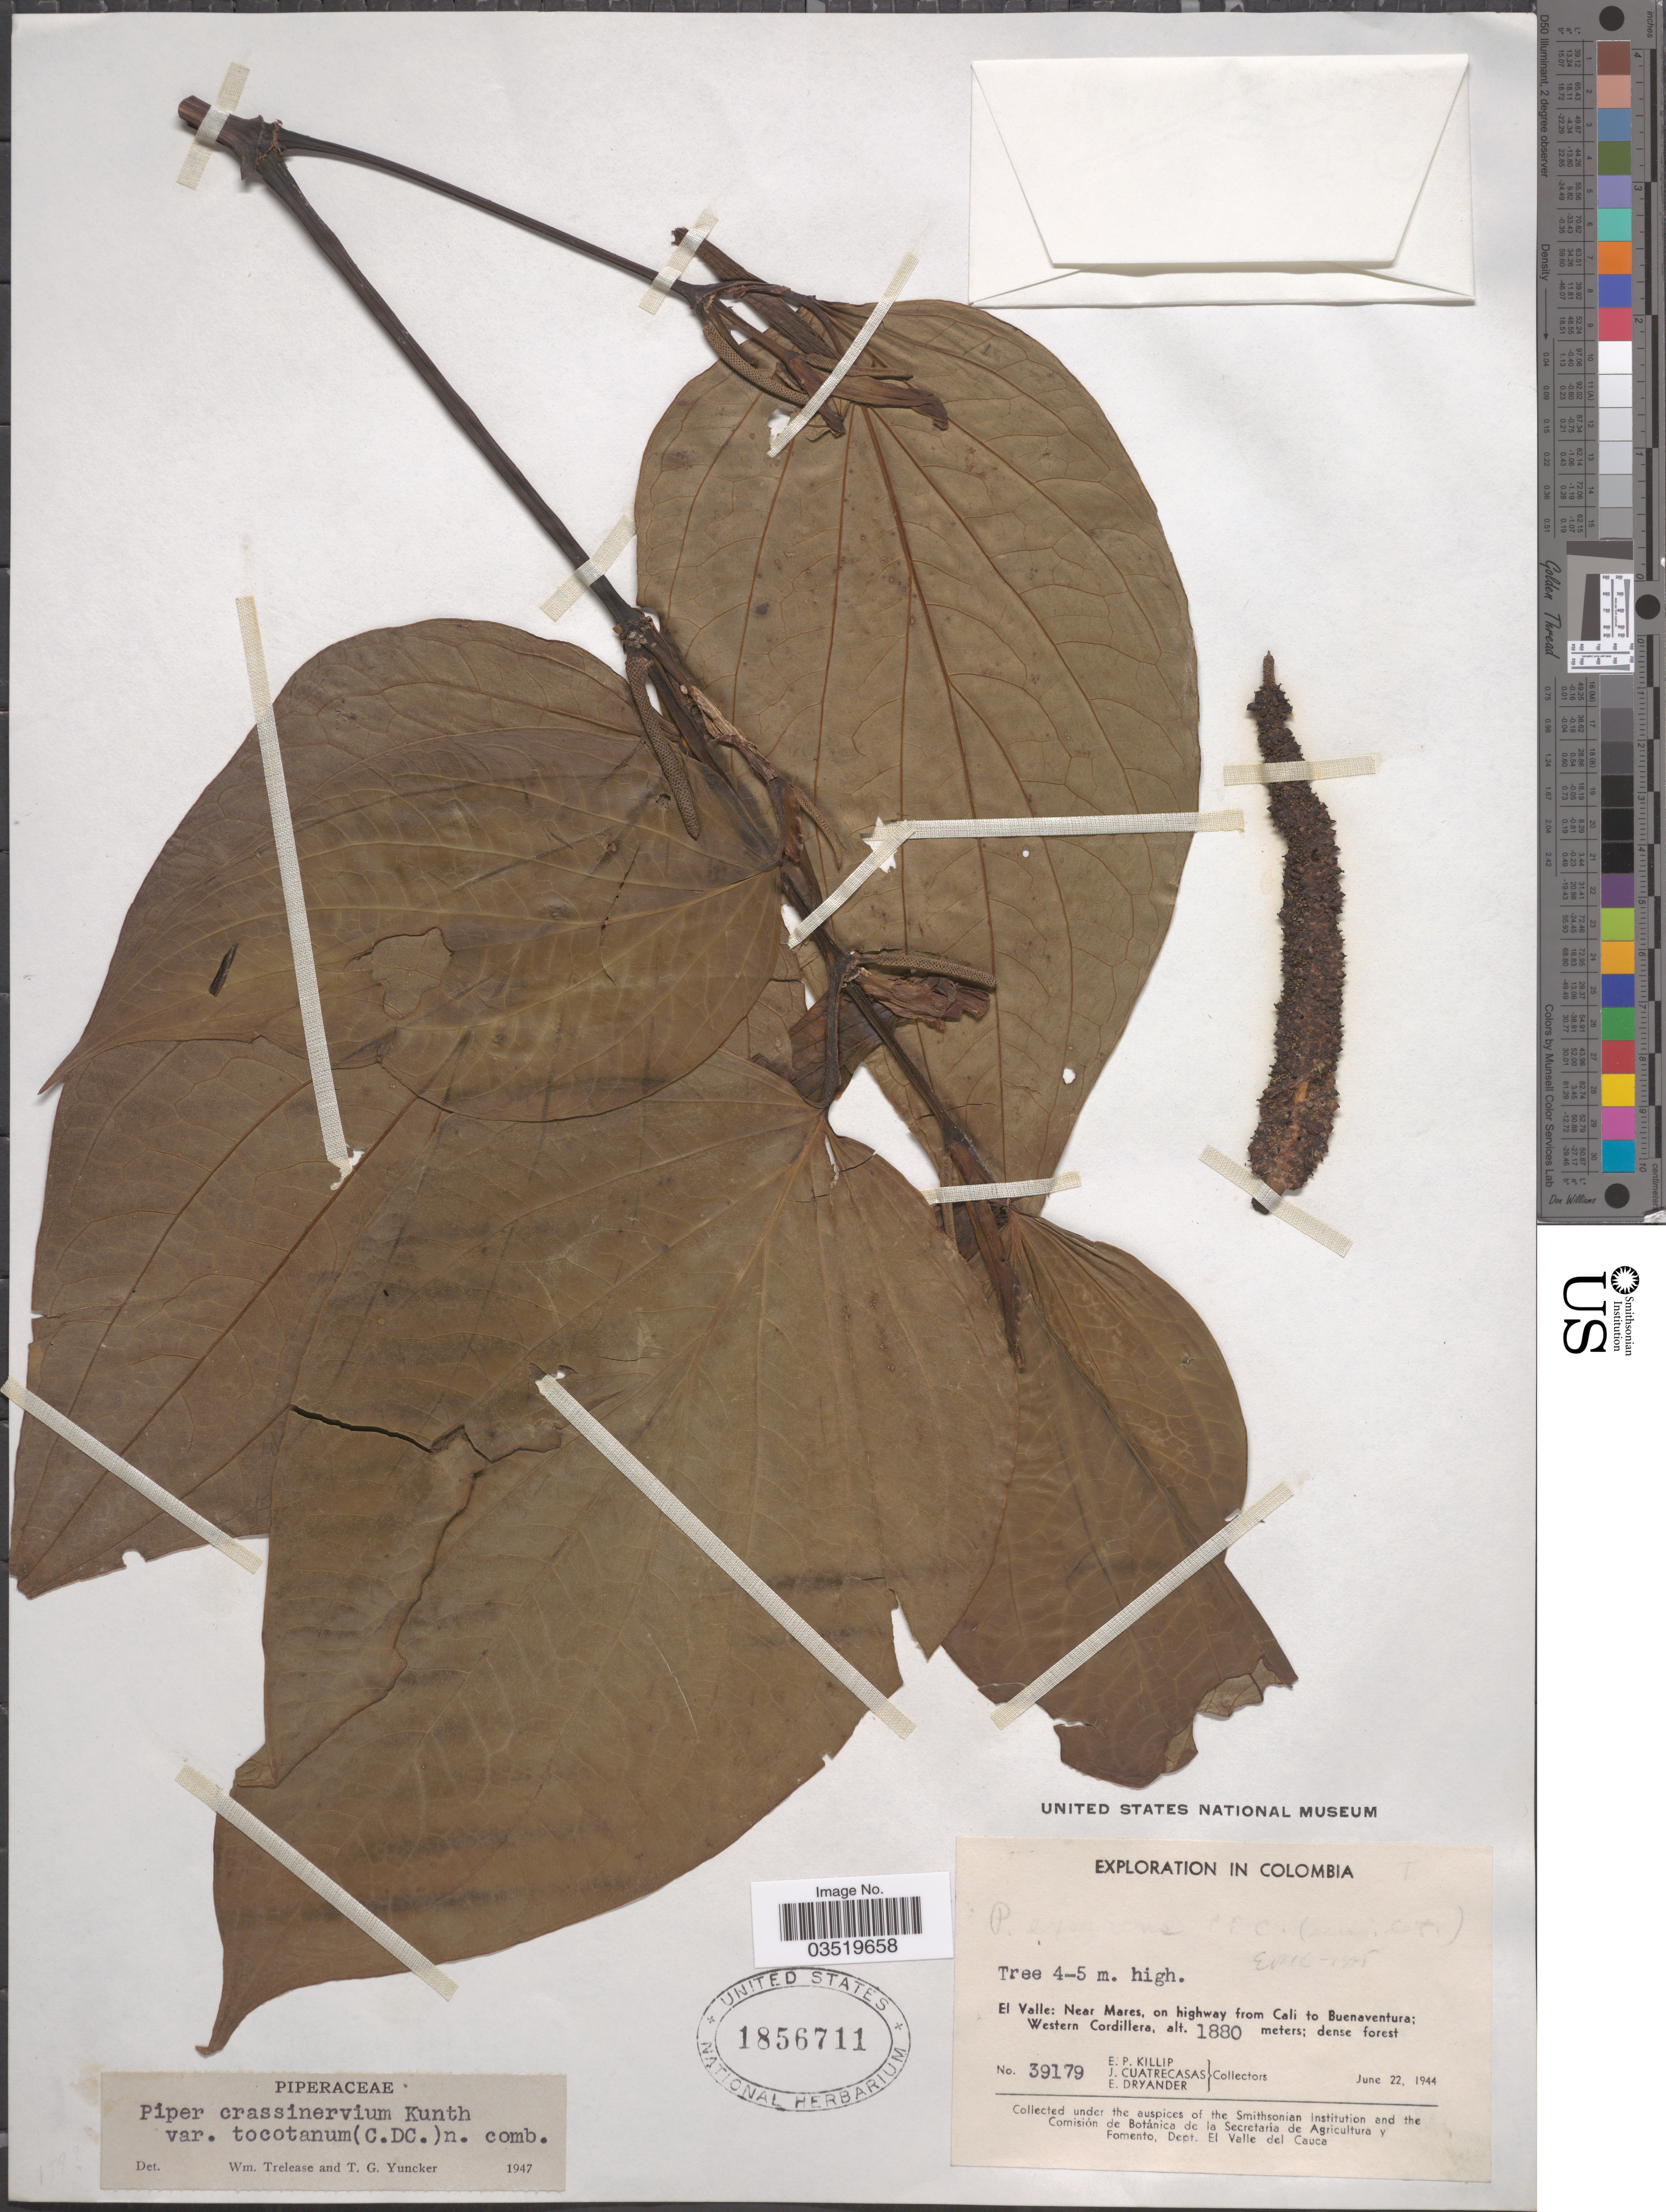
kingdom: Plantae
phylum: Tracheophyta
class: Magnoliopsida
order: Piperales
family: Piperaceae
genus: Piper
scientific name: Piper crassinervium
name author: Kunth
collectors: E. P. Killip, J. Cuatrecasas & E. Dryander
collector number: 39179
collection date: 1944-06-22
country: Colombia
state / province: Valle del Cauca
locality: El Valle: Near Mares, on highway from Cali to Buenaventura; Western Cordillera.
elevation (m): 1880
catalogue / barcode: US 1856711